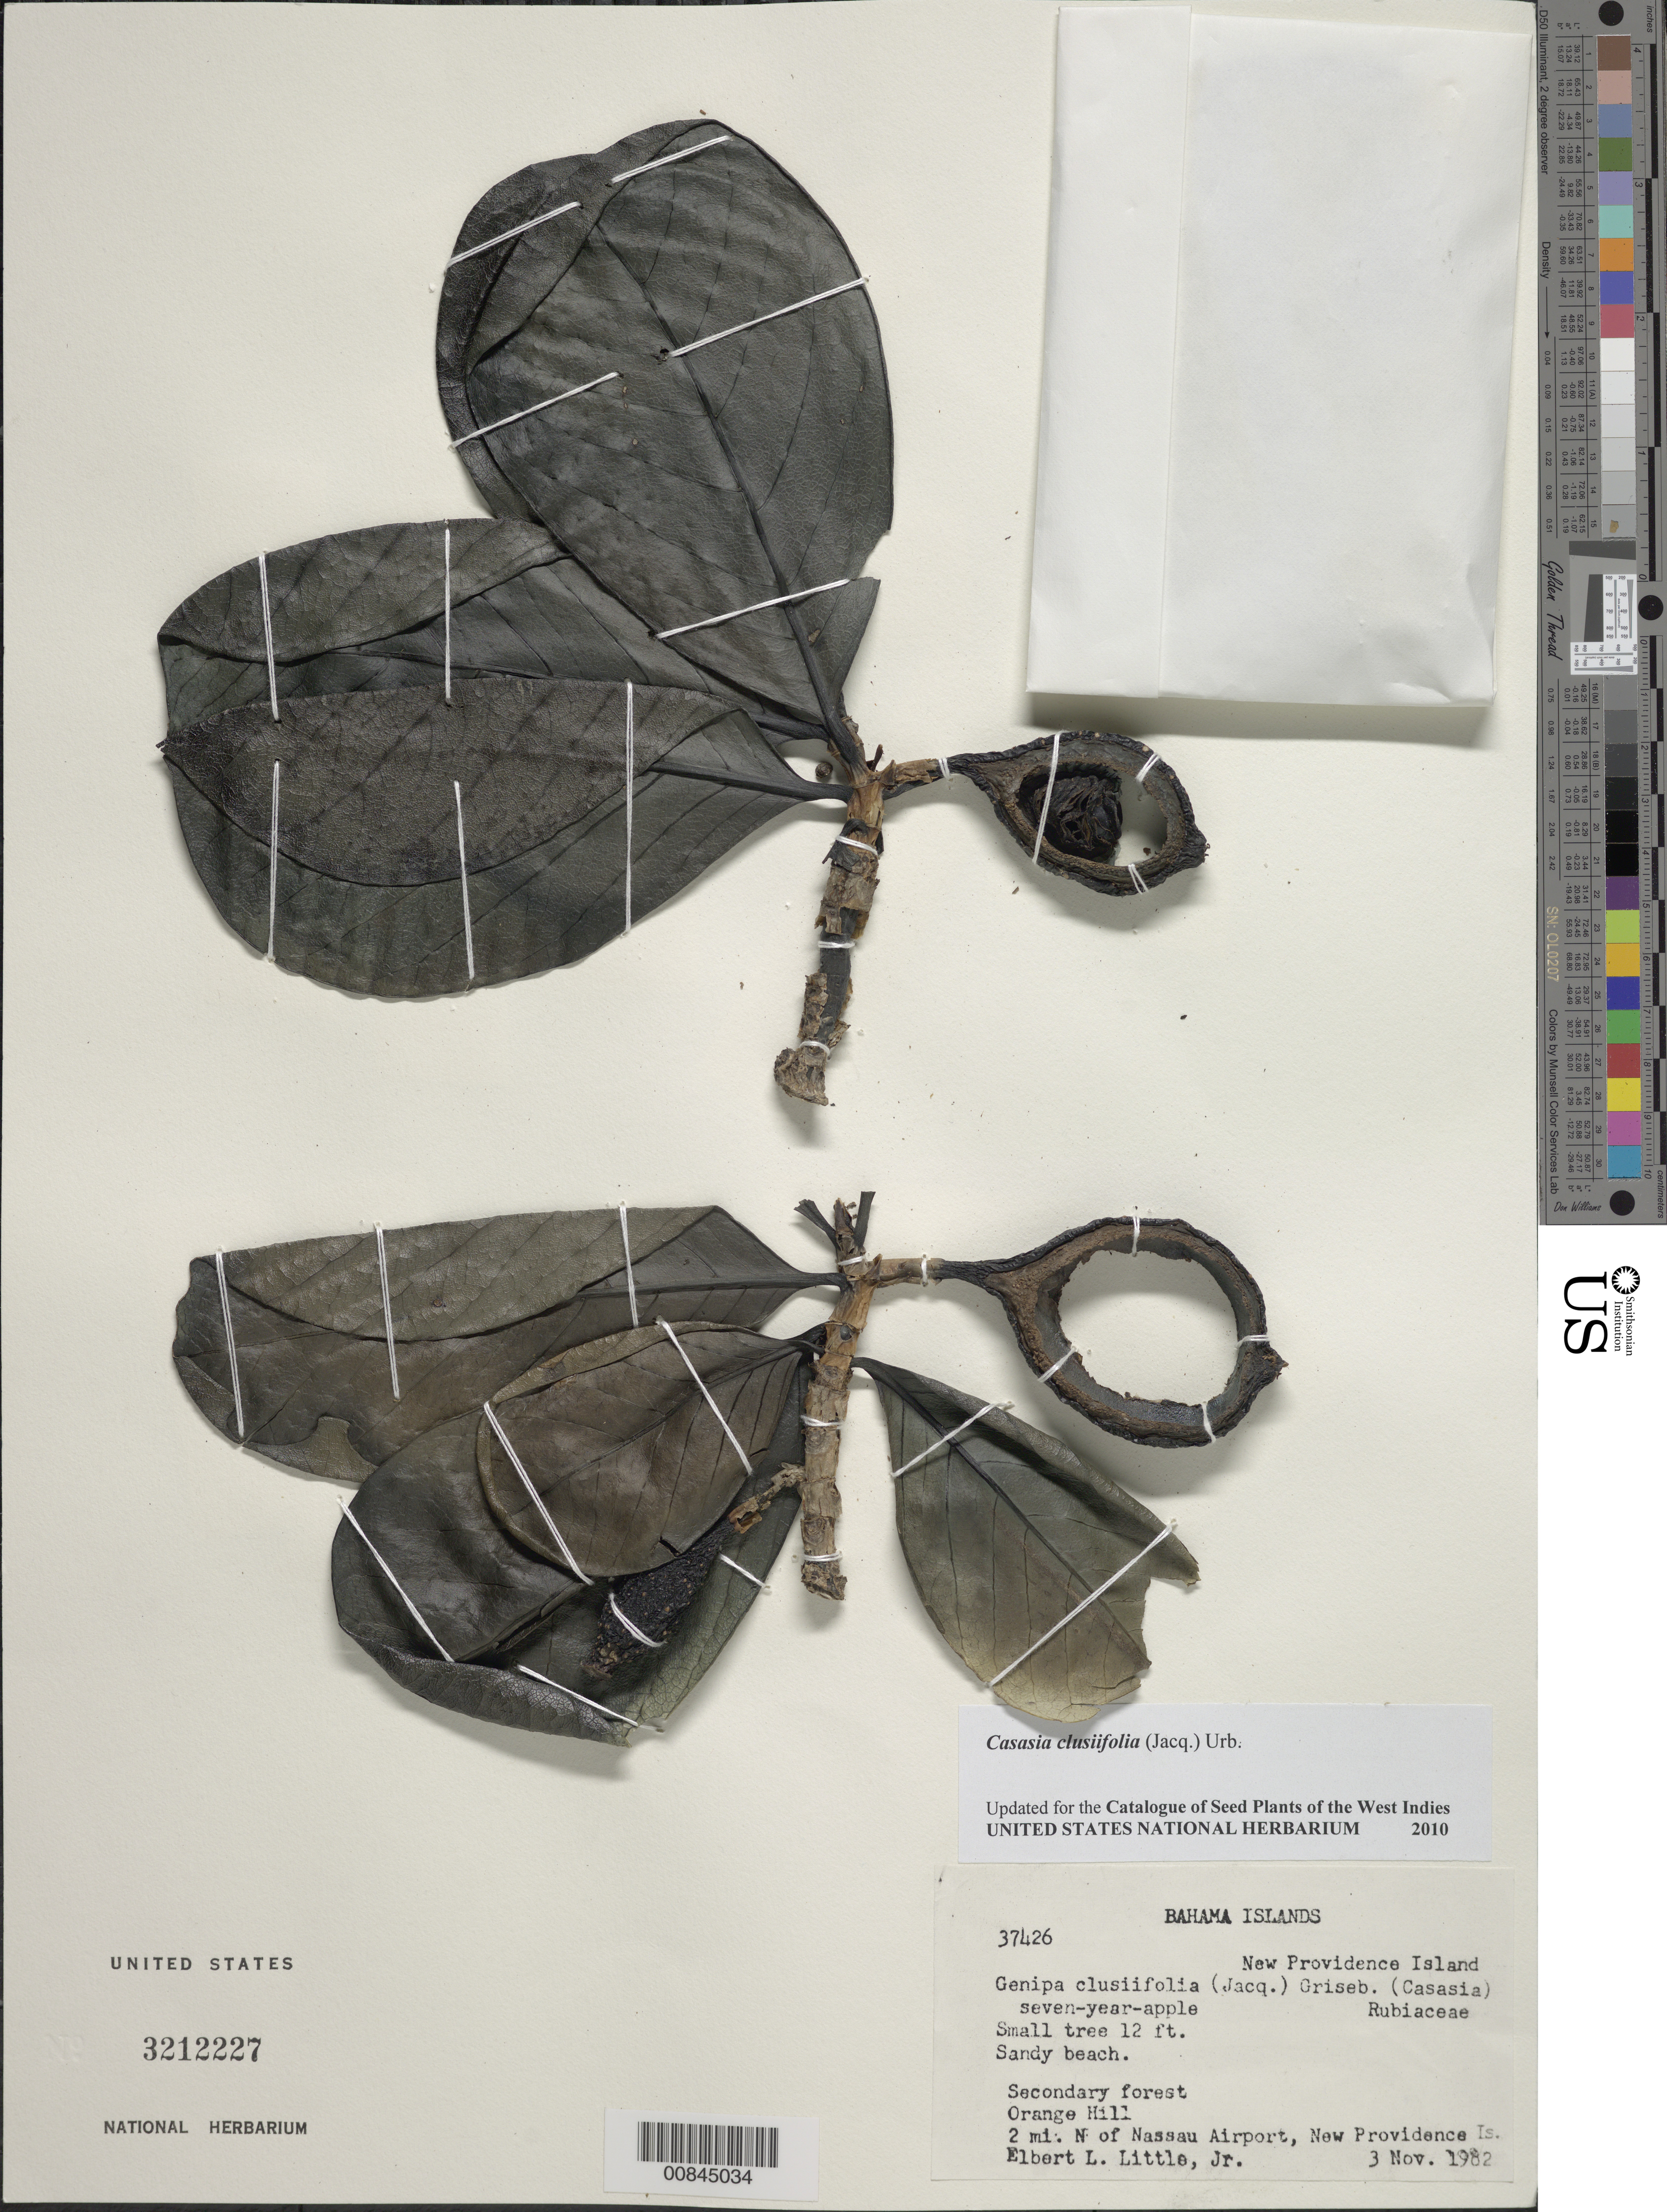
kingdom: Plantae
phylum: Tracheophyta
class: Magnoliopsida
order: Gentianales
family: Rubiaceae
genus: Casasia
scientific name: Casasia clusiifolia var. clusiifolia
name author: (Jacq.) Urb.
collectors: E. L. Little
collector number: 37426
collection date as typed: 03 Nov 1982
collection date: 1982-11-03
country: Bahamas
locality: Orange Hill, 2 mi. N of Nassau Airport, New Providence Is.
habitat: Sandy beach, secondary forest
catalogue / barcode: US 3212227